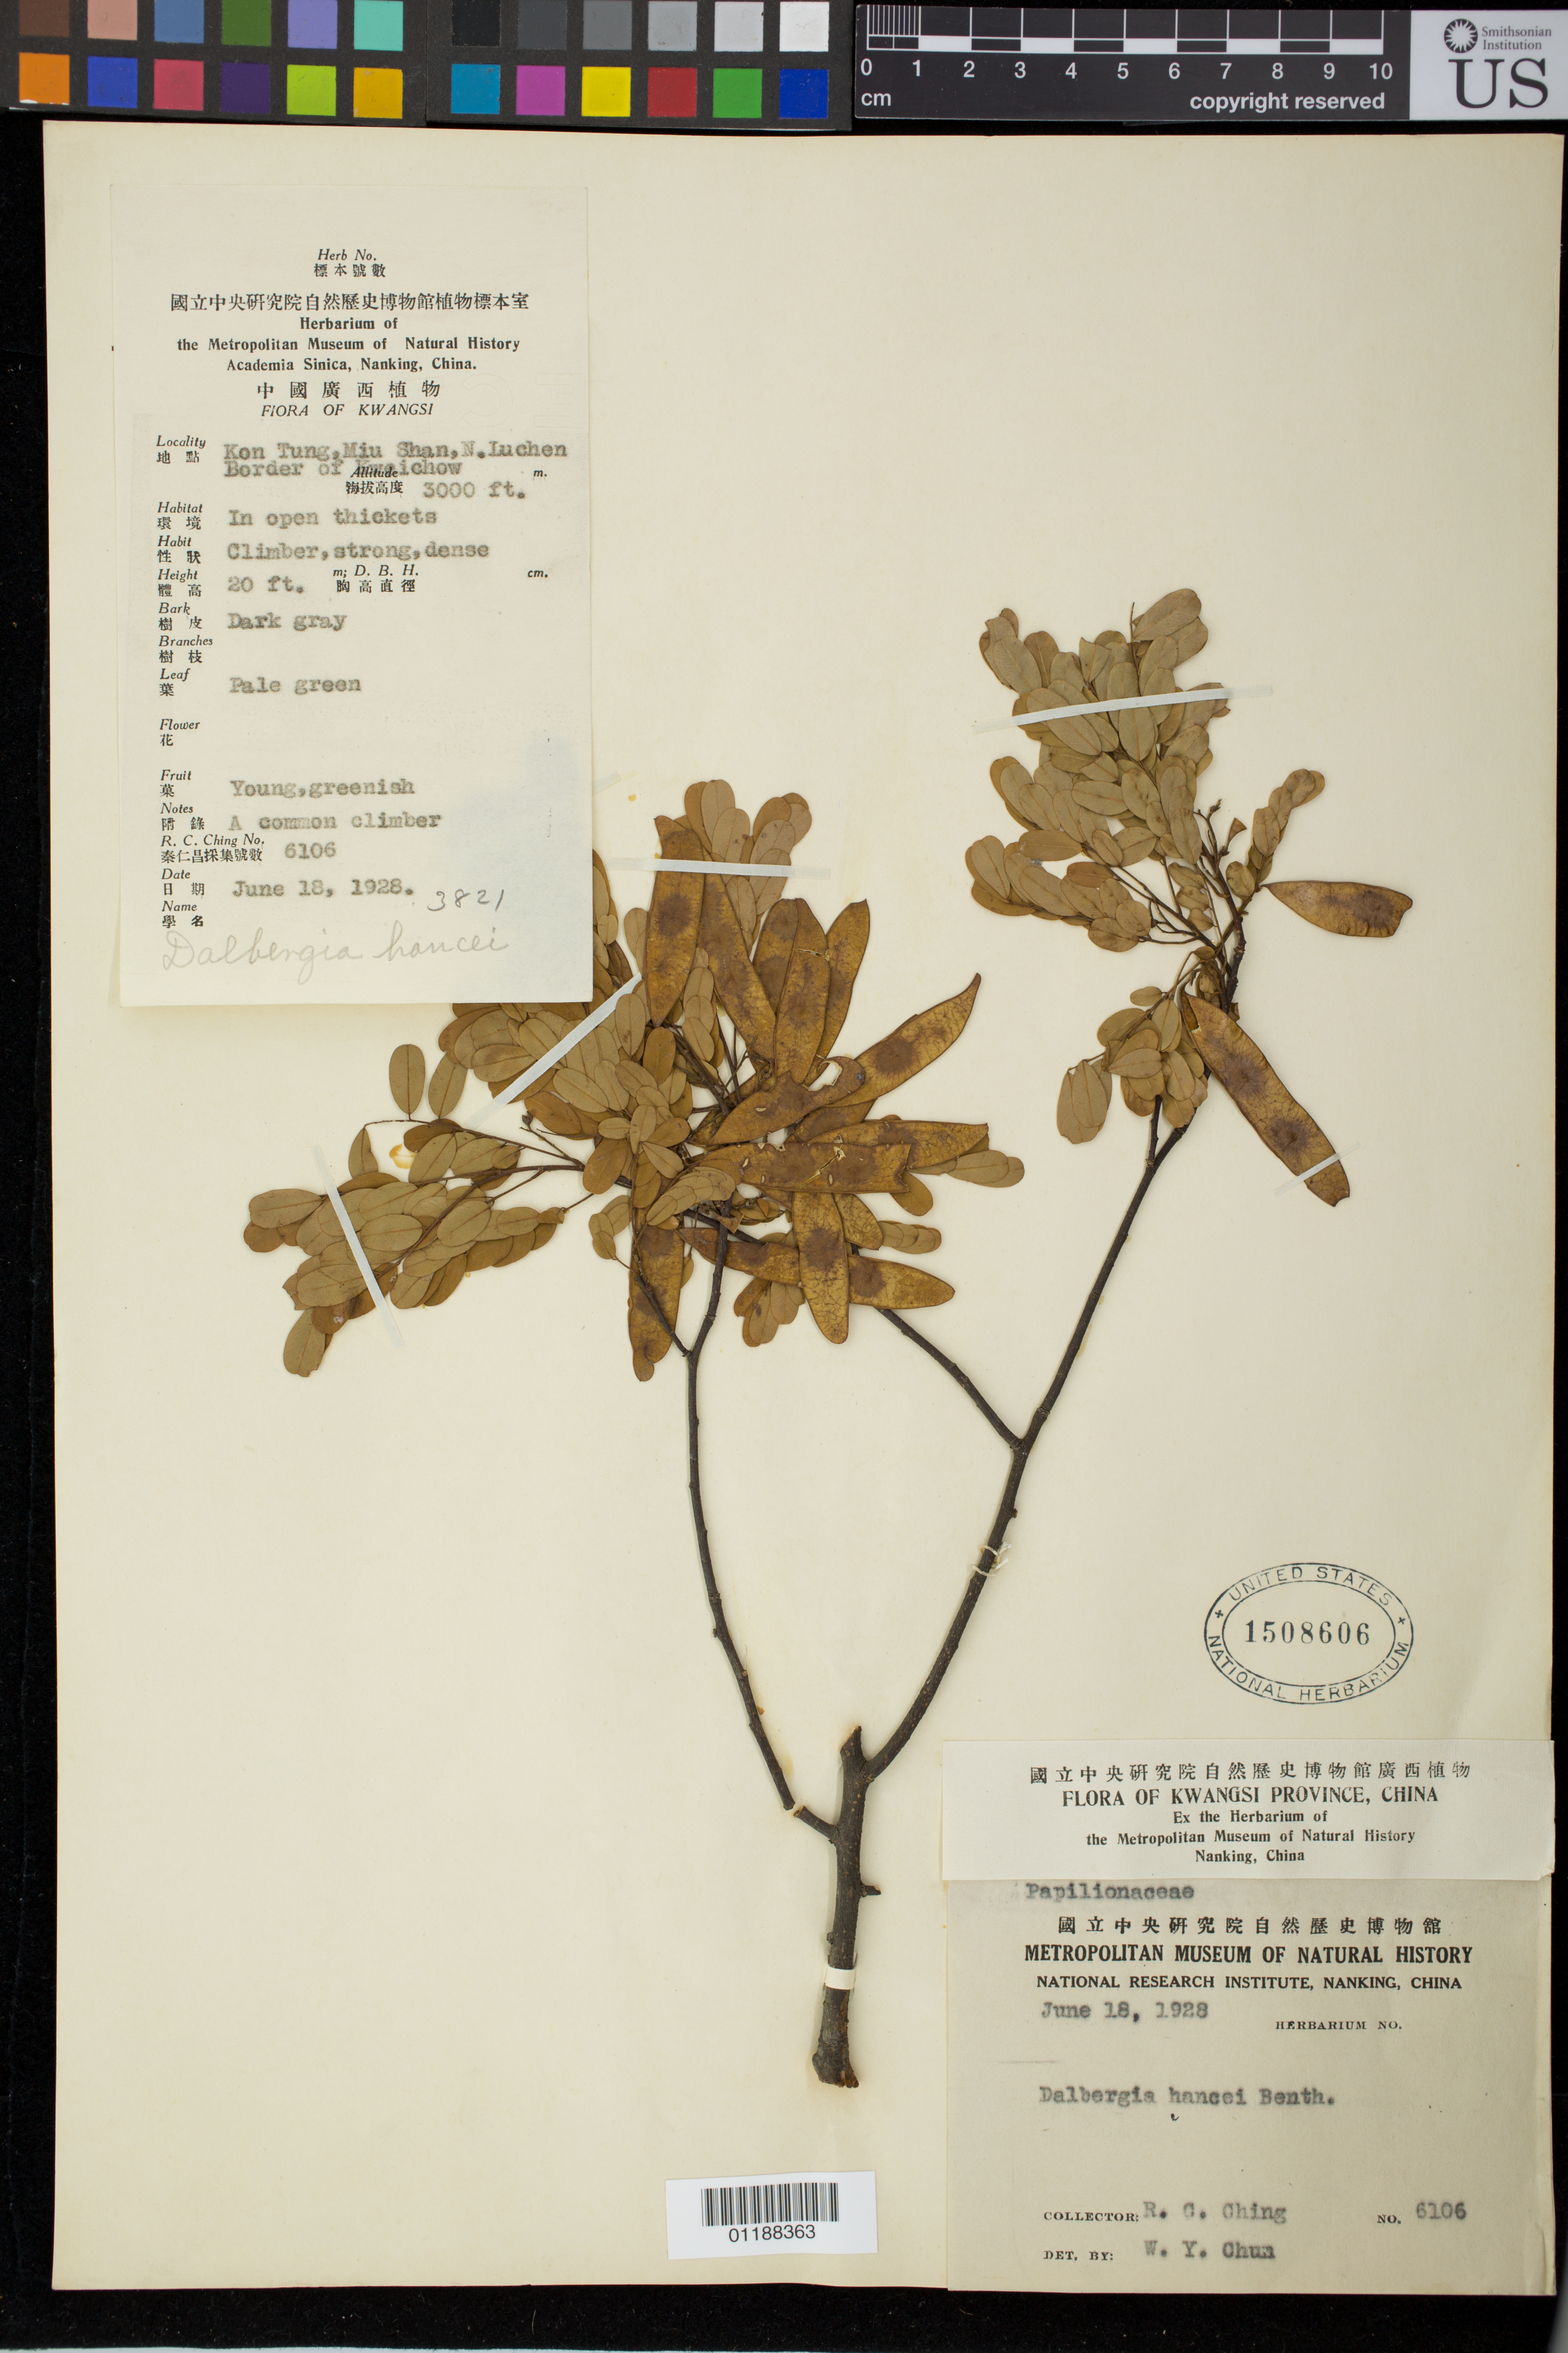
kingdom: Plantae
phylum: Tracheophyta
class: Magnoliopsida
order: Fabales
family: Fabaceae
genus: Dalbergia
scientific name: Dalbergia hancei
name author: Benth.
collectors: R. C. Ching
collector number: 6106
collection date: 1928-06-18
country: China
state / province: Guangxi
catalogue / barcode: US 1508606